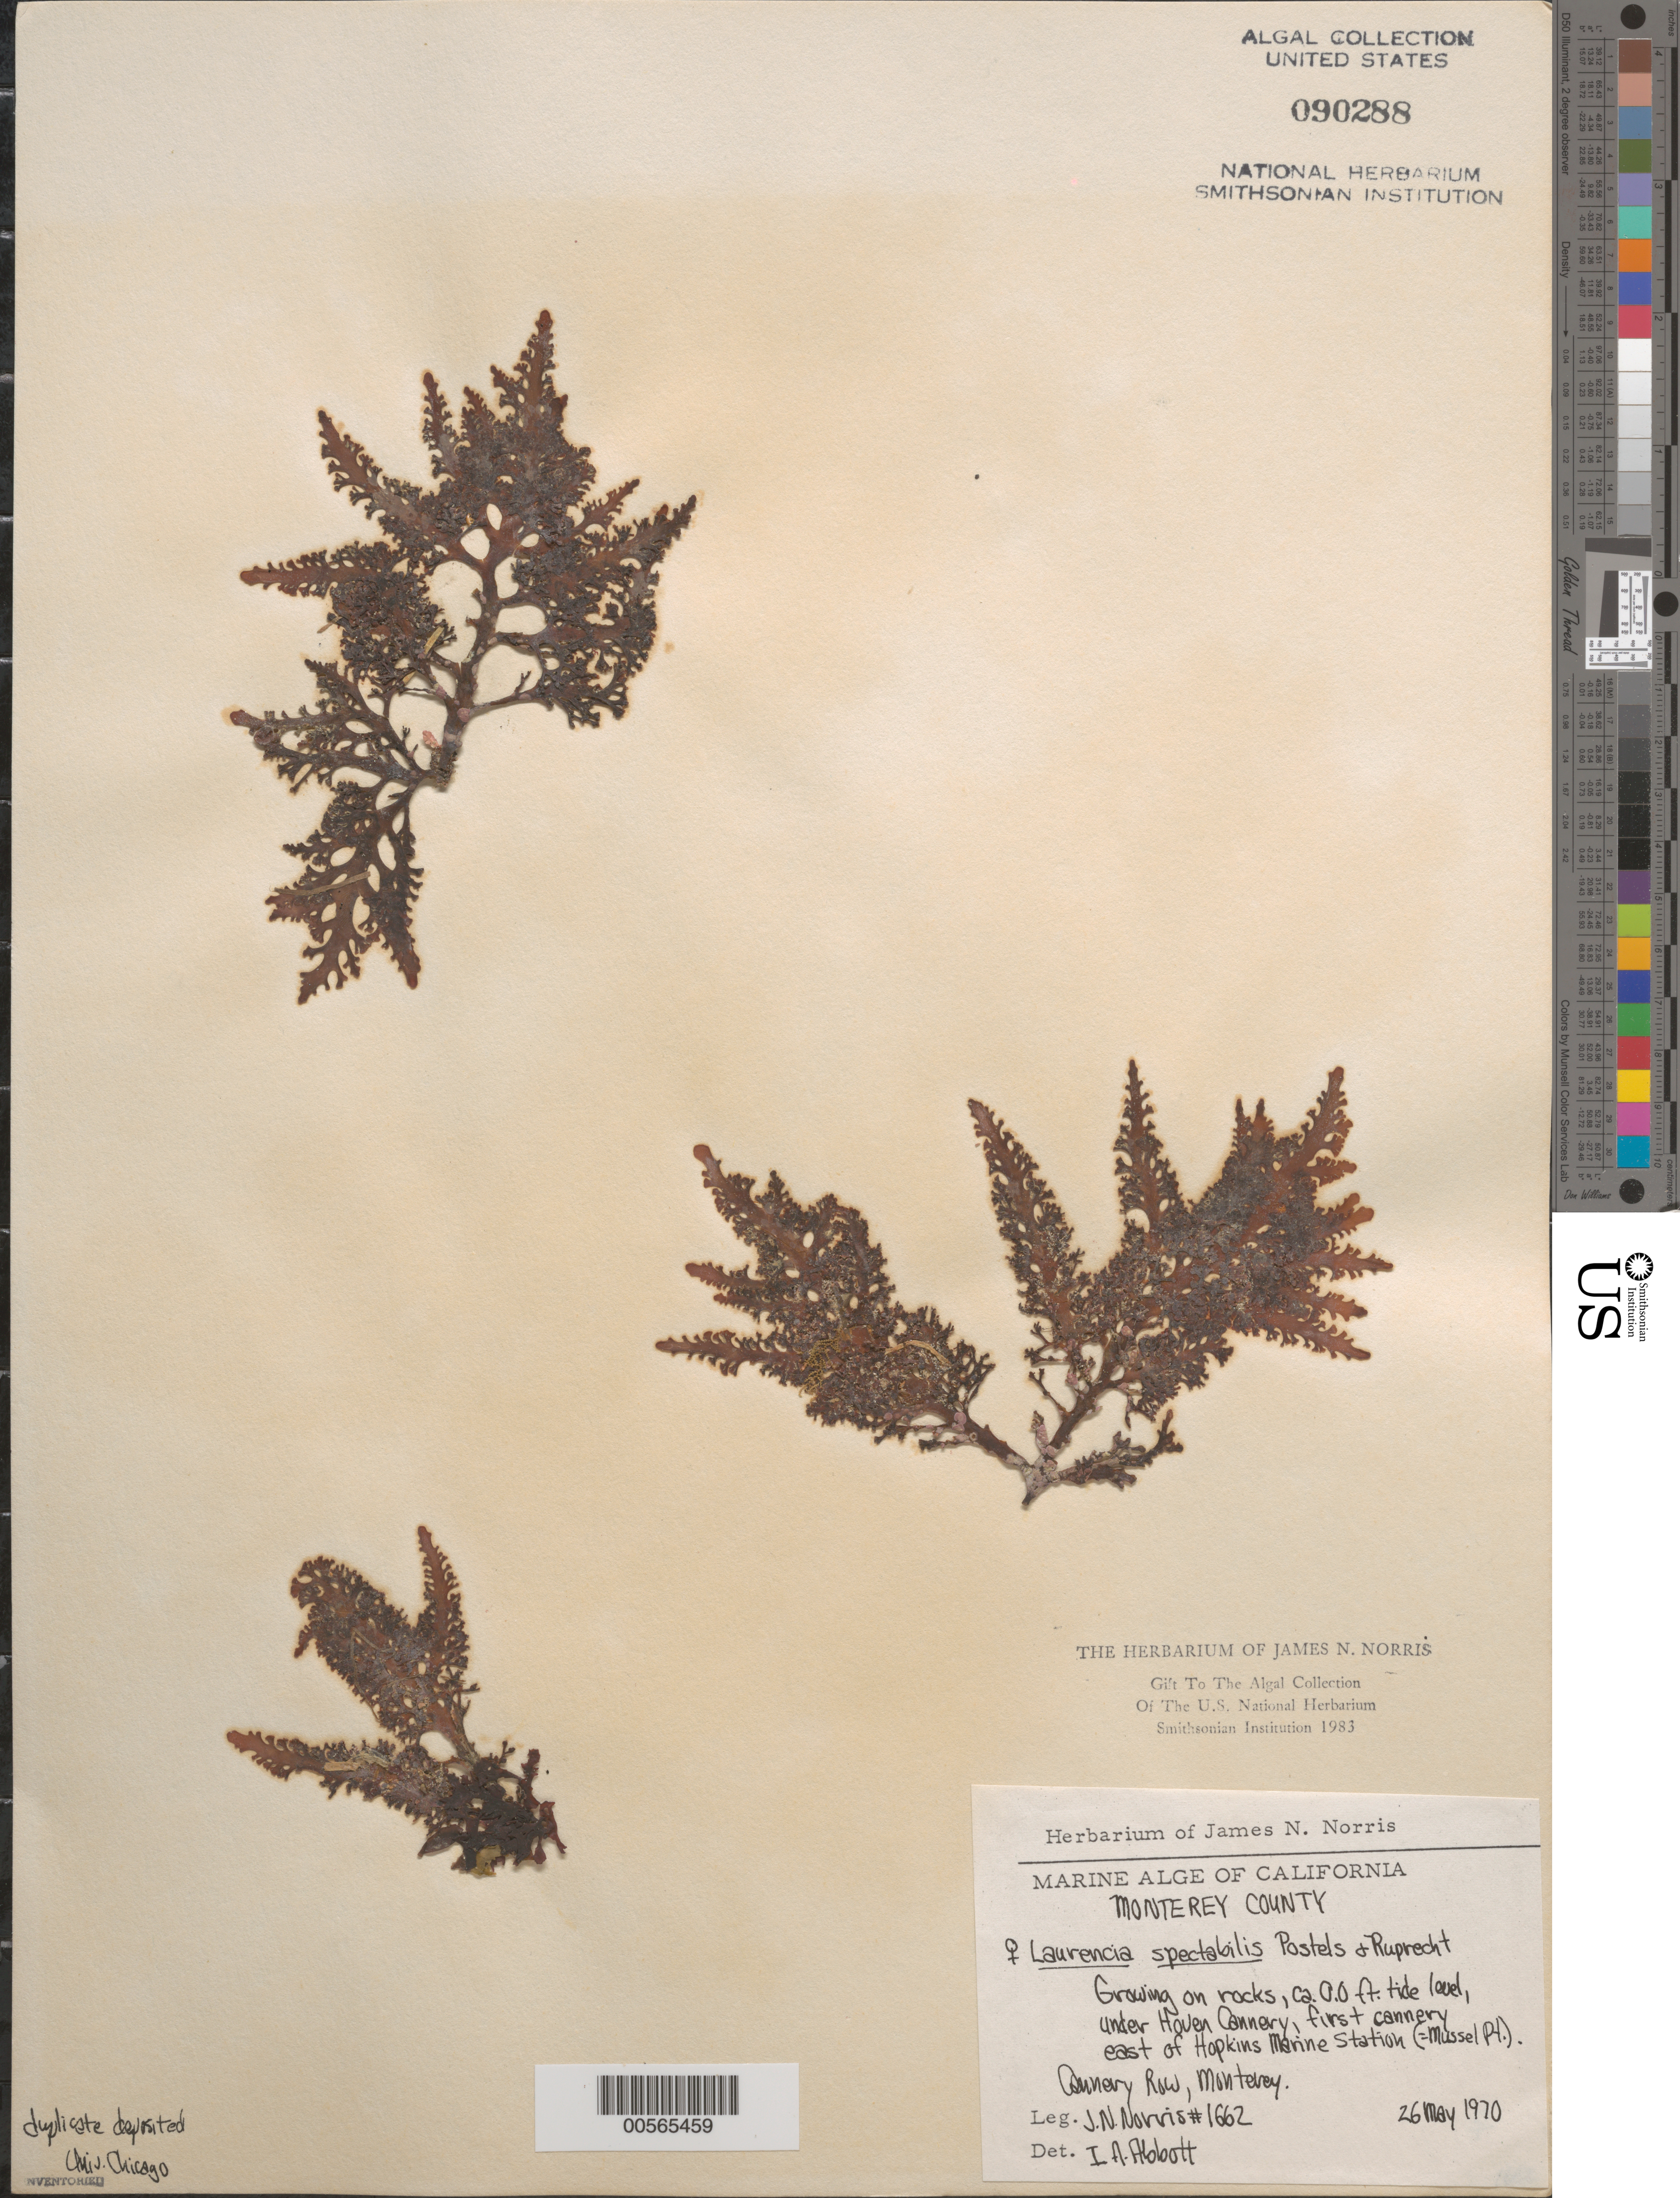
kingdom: Plantae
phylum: Rhodophyta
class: Florideophyceae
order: Ceramiales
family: Rhodomelaceae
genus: Osmundea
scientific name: Osmundea spectabilis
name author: (Postels & Rupr.) K.W. Nam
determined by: Algae name updating Project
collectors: J. N. Norris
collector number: JN-1662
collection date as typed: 26 May 1970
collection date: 1970-05-26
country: United States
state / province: California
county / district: Monterey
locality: Cannery Row, Monterey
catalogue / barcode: US 90288